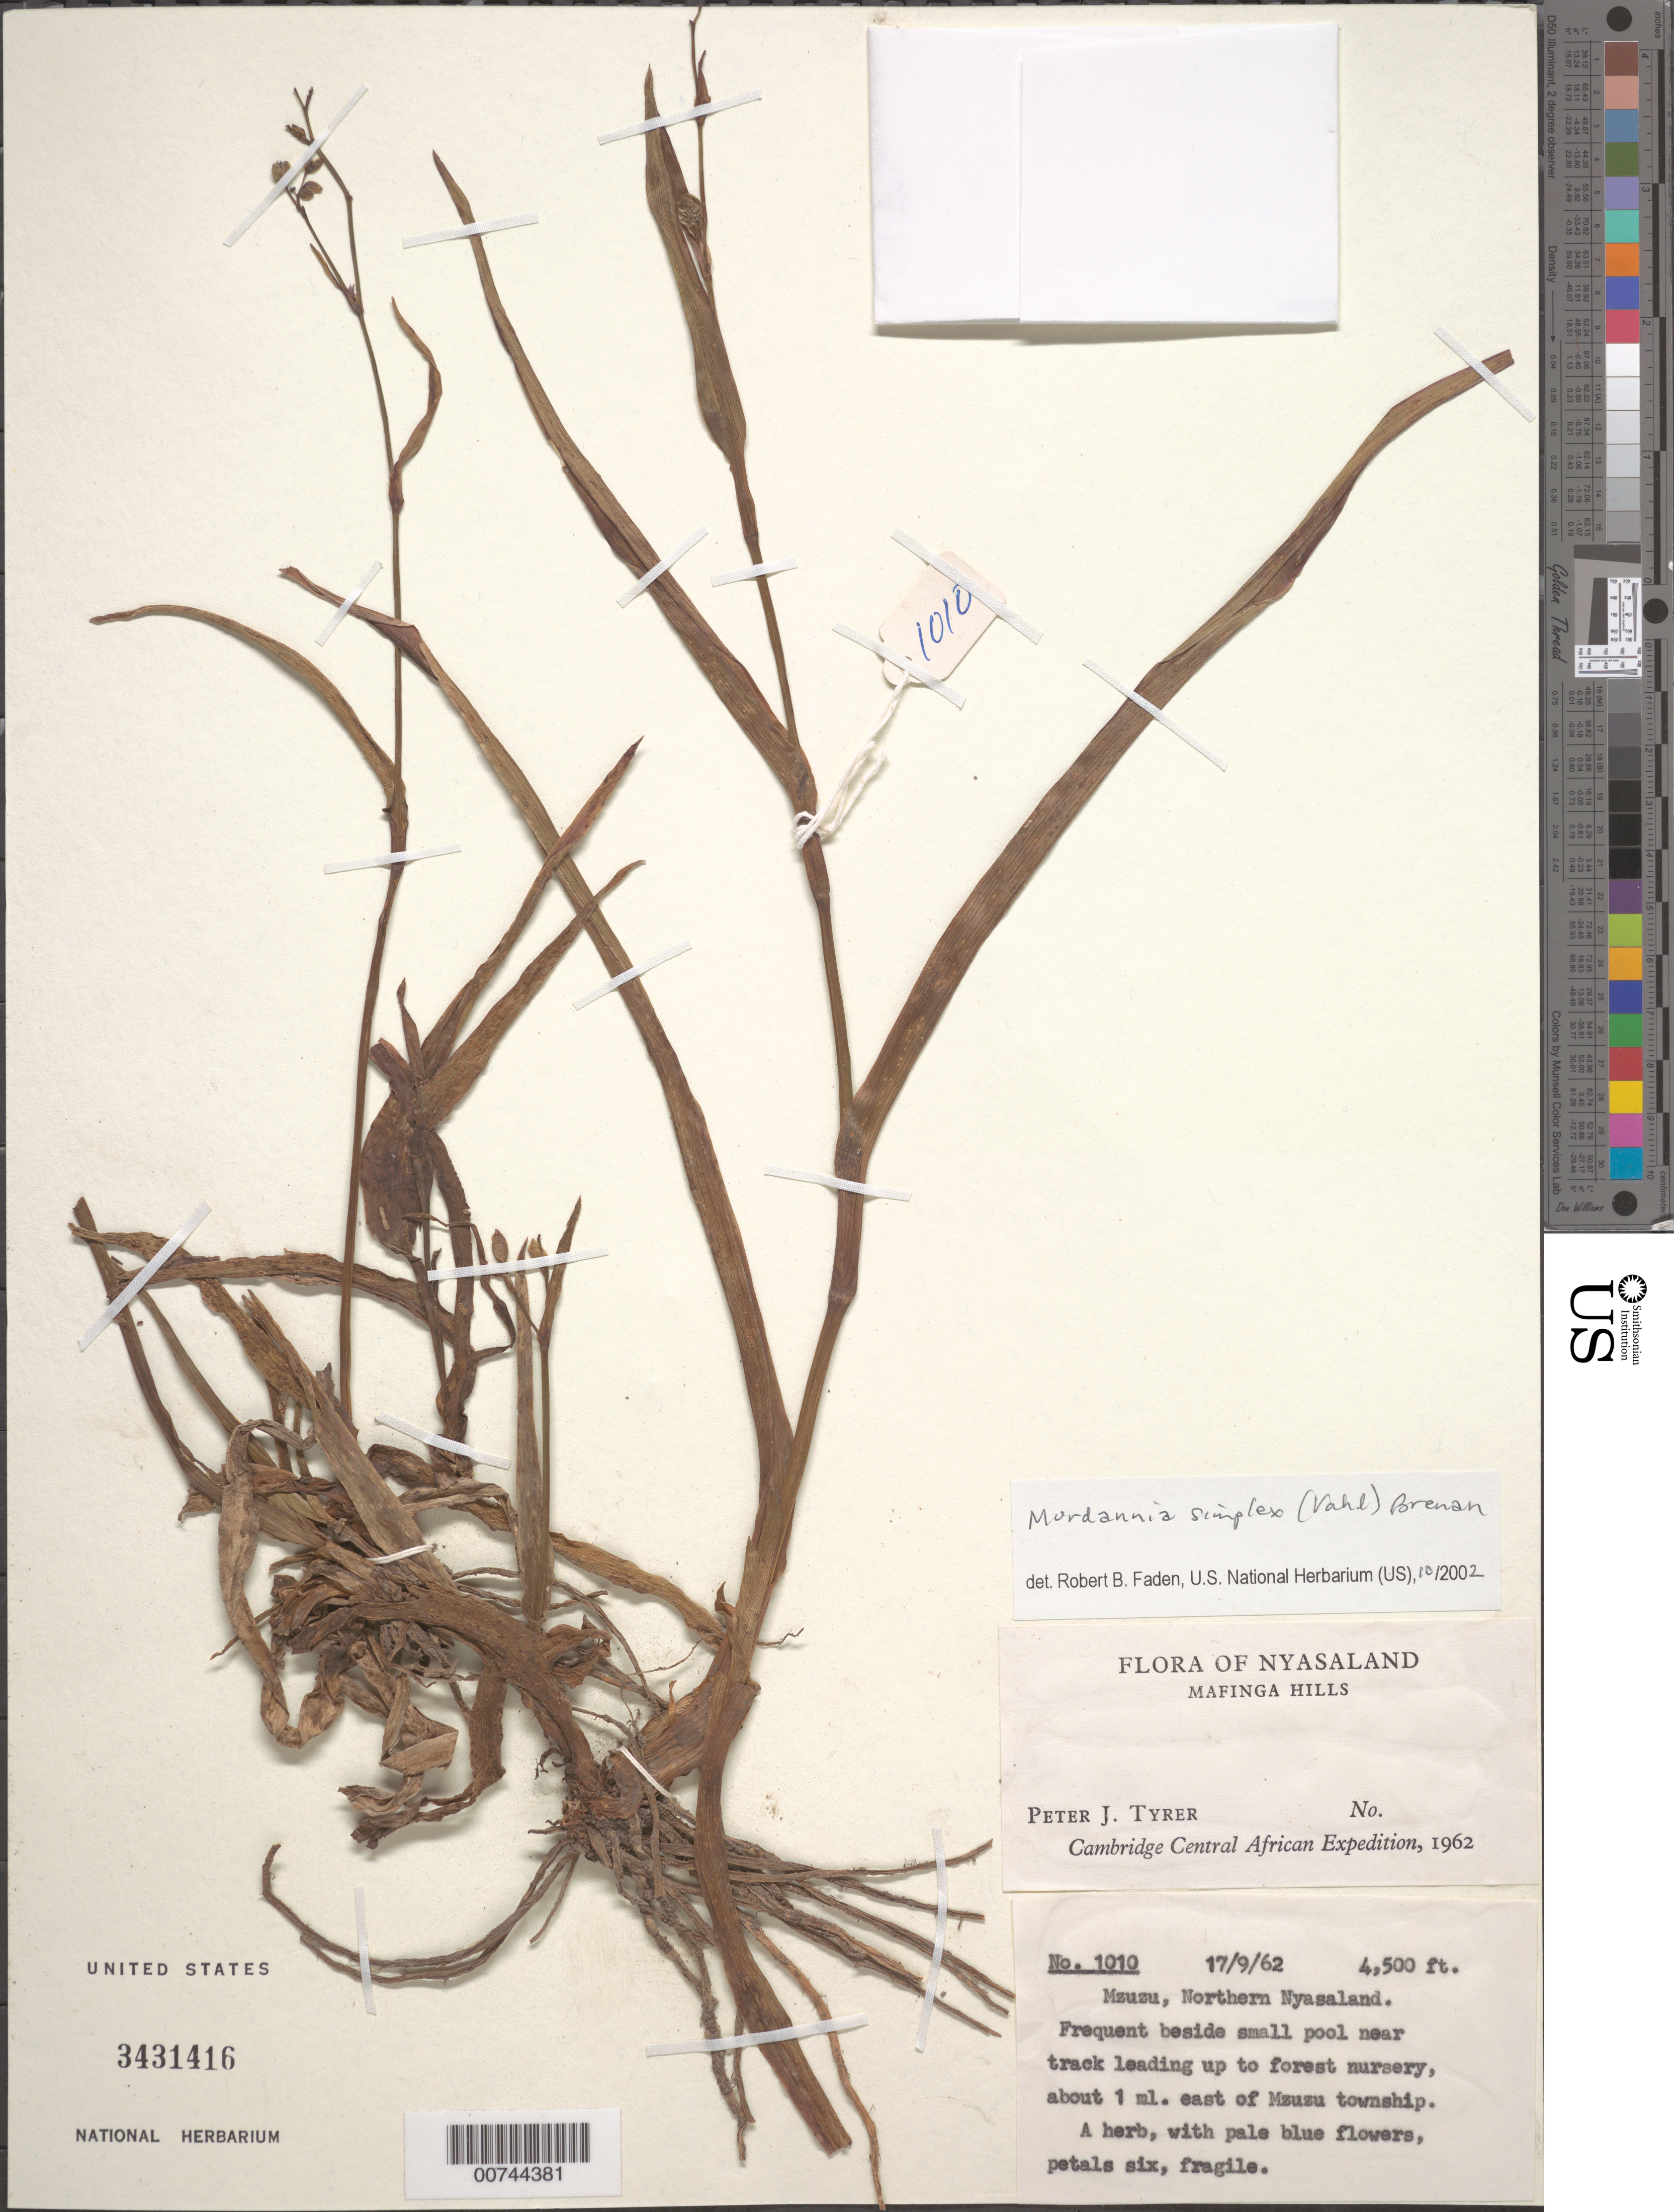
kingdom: Plantae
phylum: Tracheophyta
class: Liliopsida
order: Commelinales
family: Commelinaceae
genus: Murdannia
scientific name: Murdannia simplex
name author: (Vahl) Brenan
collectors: P. Tyrer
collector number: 1010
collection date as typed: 17 Sep 1962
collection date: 1962-09-17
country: Malawi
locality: Mzuzu, Nyassaland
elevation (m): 1372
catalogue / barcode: US 3431416